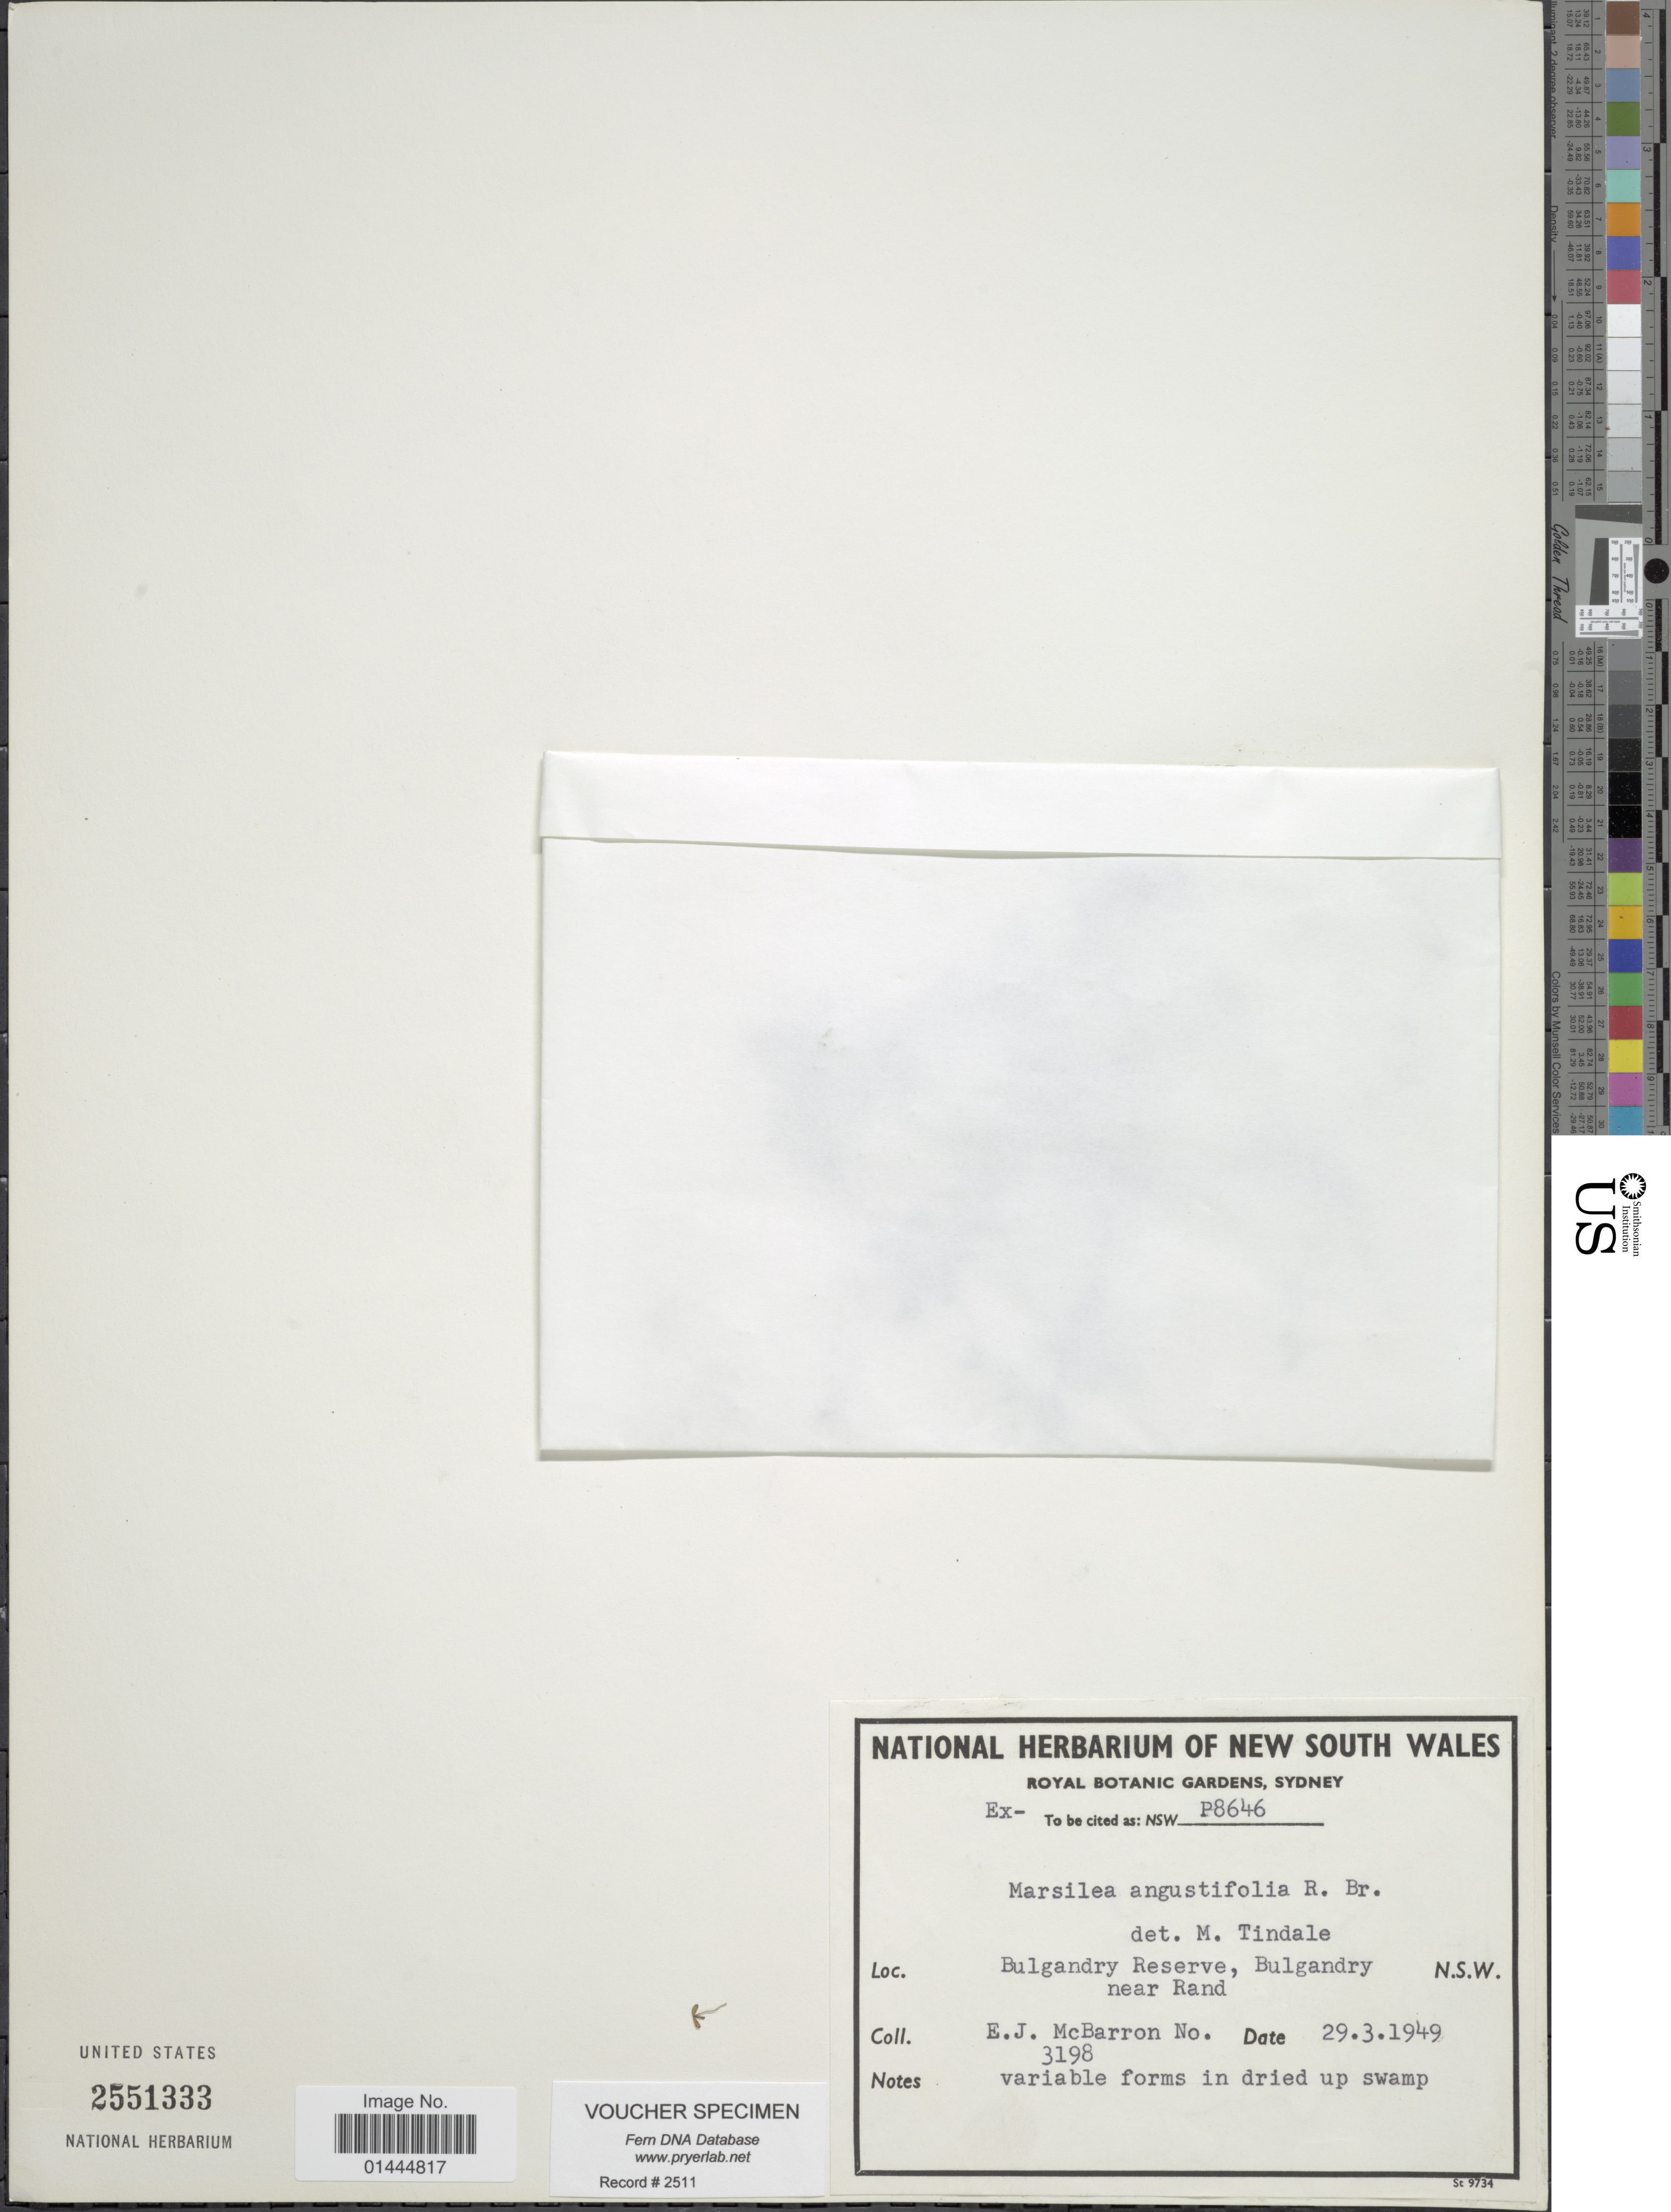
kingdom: Plantae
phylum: Tracheophyta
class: Polypodiopsida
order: Salviniales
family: Marsileaceae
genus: Marsilea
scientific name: Marsilea angustifolia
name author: R. Br.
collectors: E. McBarron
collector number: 3198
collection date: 1949-03-29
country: Australia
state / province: New South Wales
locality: Bulgandry Reserve, Bulgandry near Rand.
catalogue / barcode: US 2551333